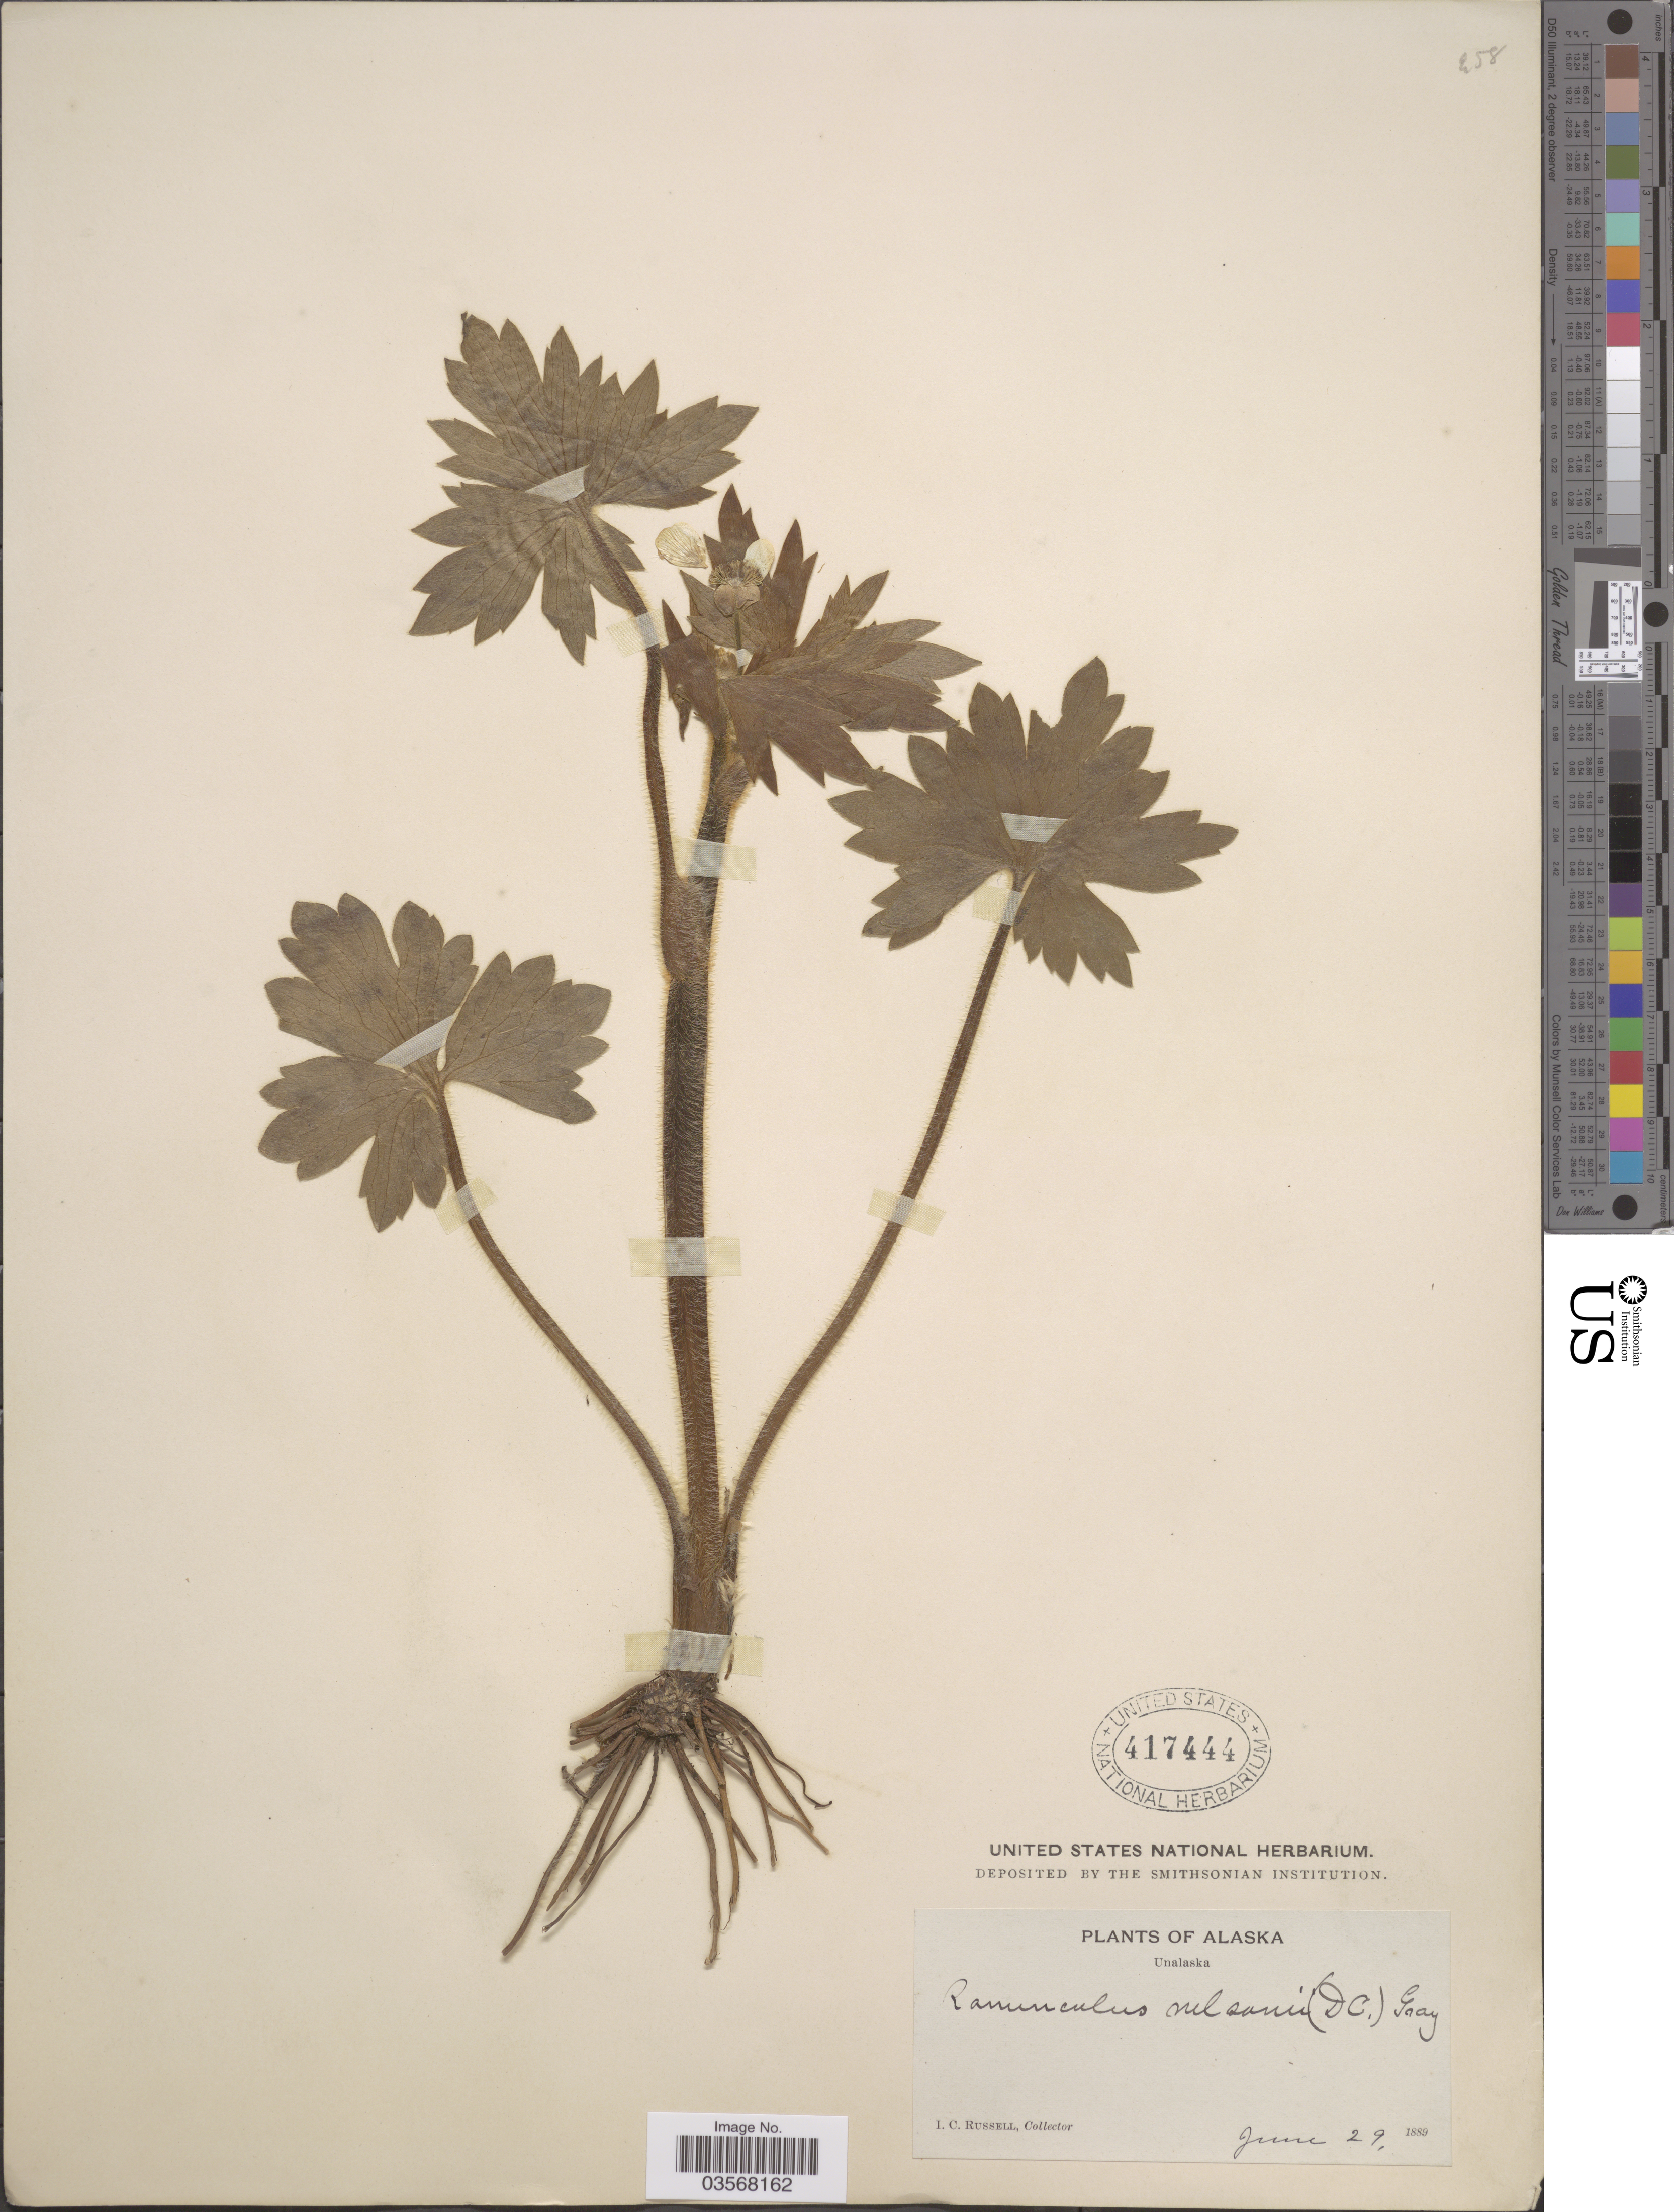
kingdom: Plantae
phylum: Tracheophyta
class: Magnoliopsida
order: Ranunculales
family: Ranunculaceae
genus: Ranunculus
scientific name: Ranunculus occidentalis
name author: Nutt.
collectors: I. C. Russell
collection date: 1889-06-29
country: United States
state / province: Alaska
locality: Unalaska.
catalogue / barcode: US 417444